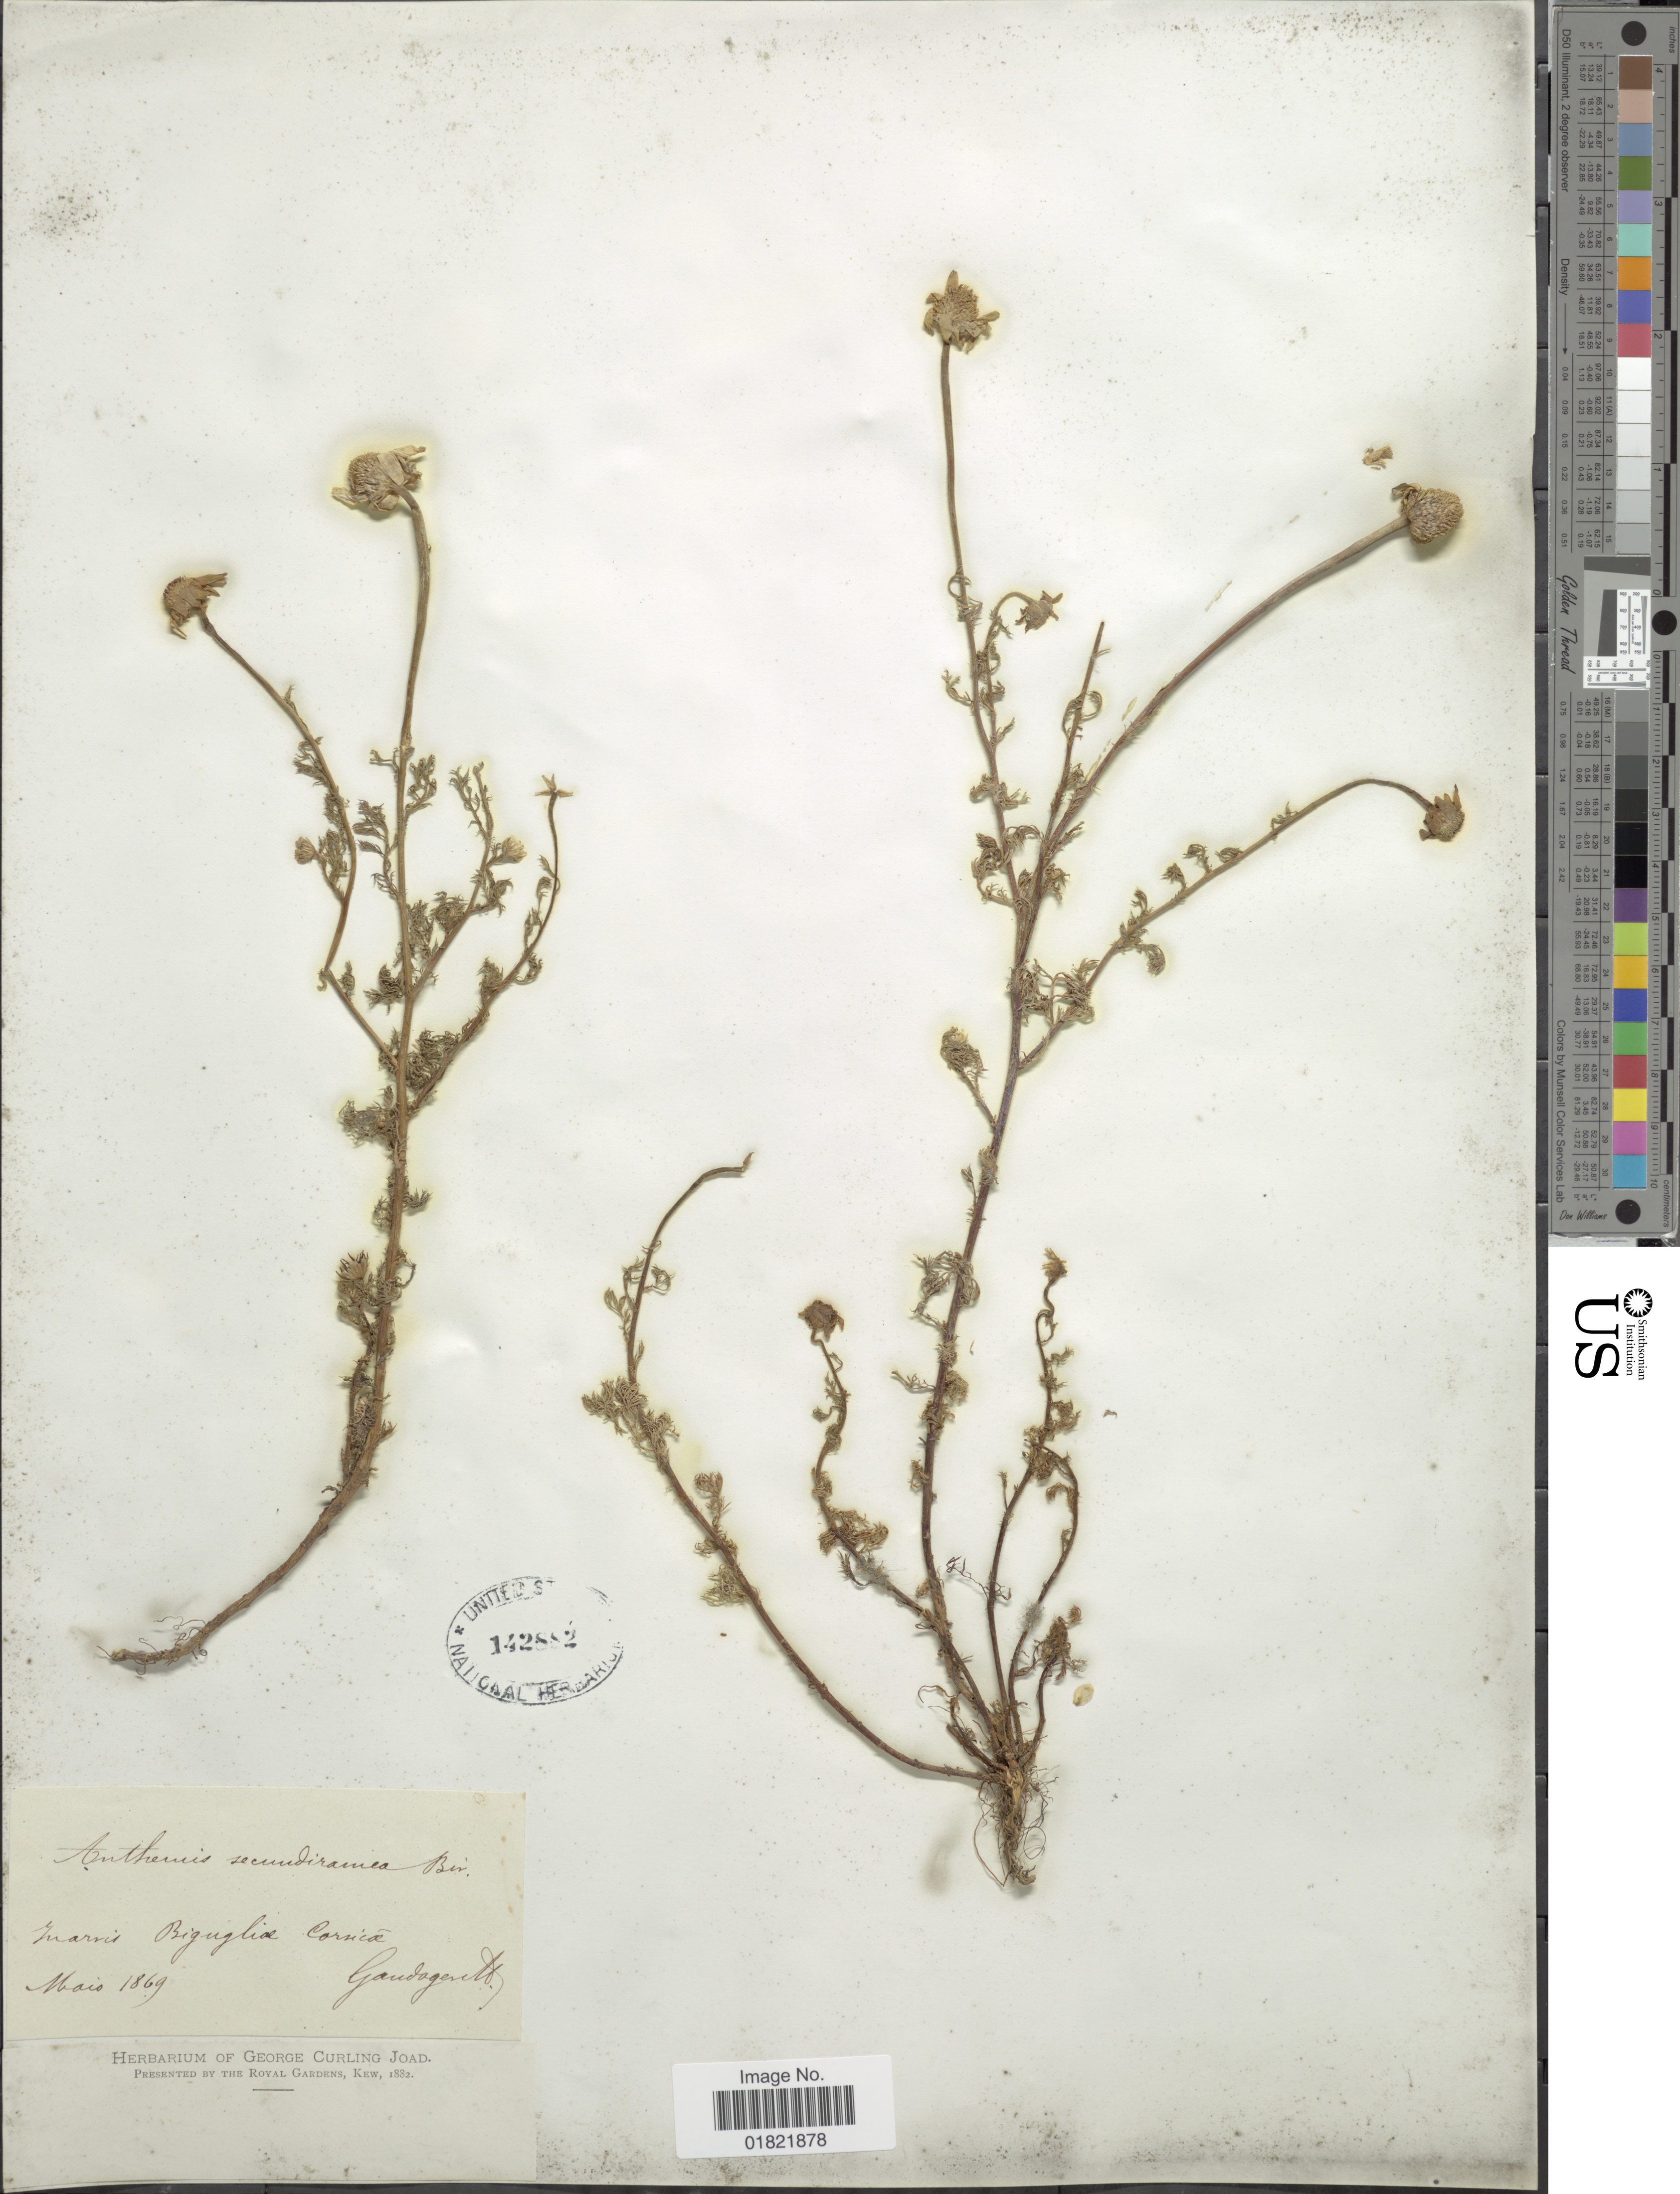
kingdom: Plantae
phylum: Tracheophyta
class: Magnoliopsida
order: Asterales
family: Asteraceae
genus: Anthemis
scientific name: Anthemis secundiramea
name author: Biv.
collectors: M. Gandoger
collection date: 1869-05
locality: Inaris Bigugliae Cornica [interpreted]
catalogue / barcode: US 142882